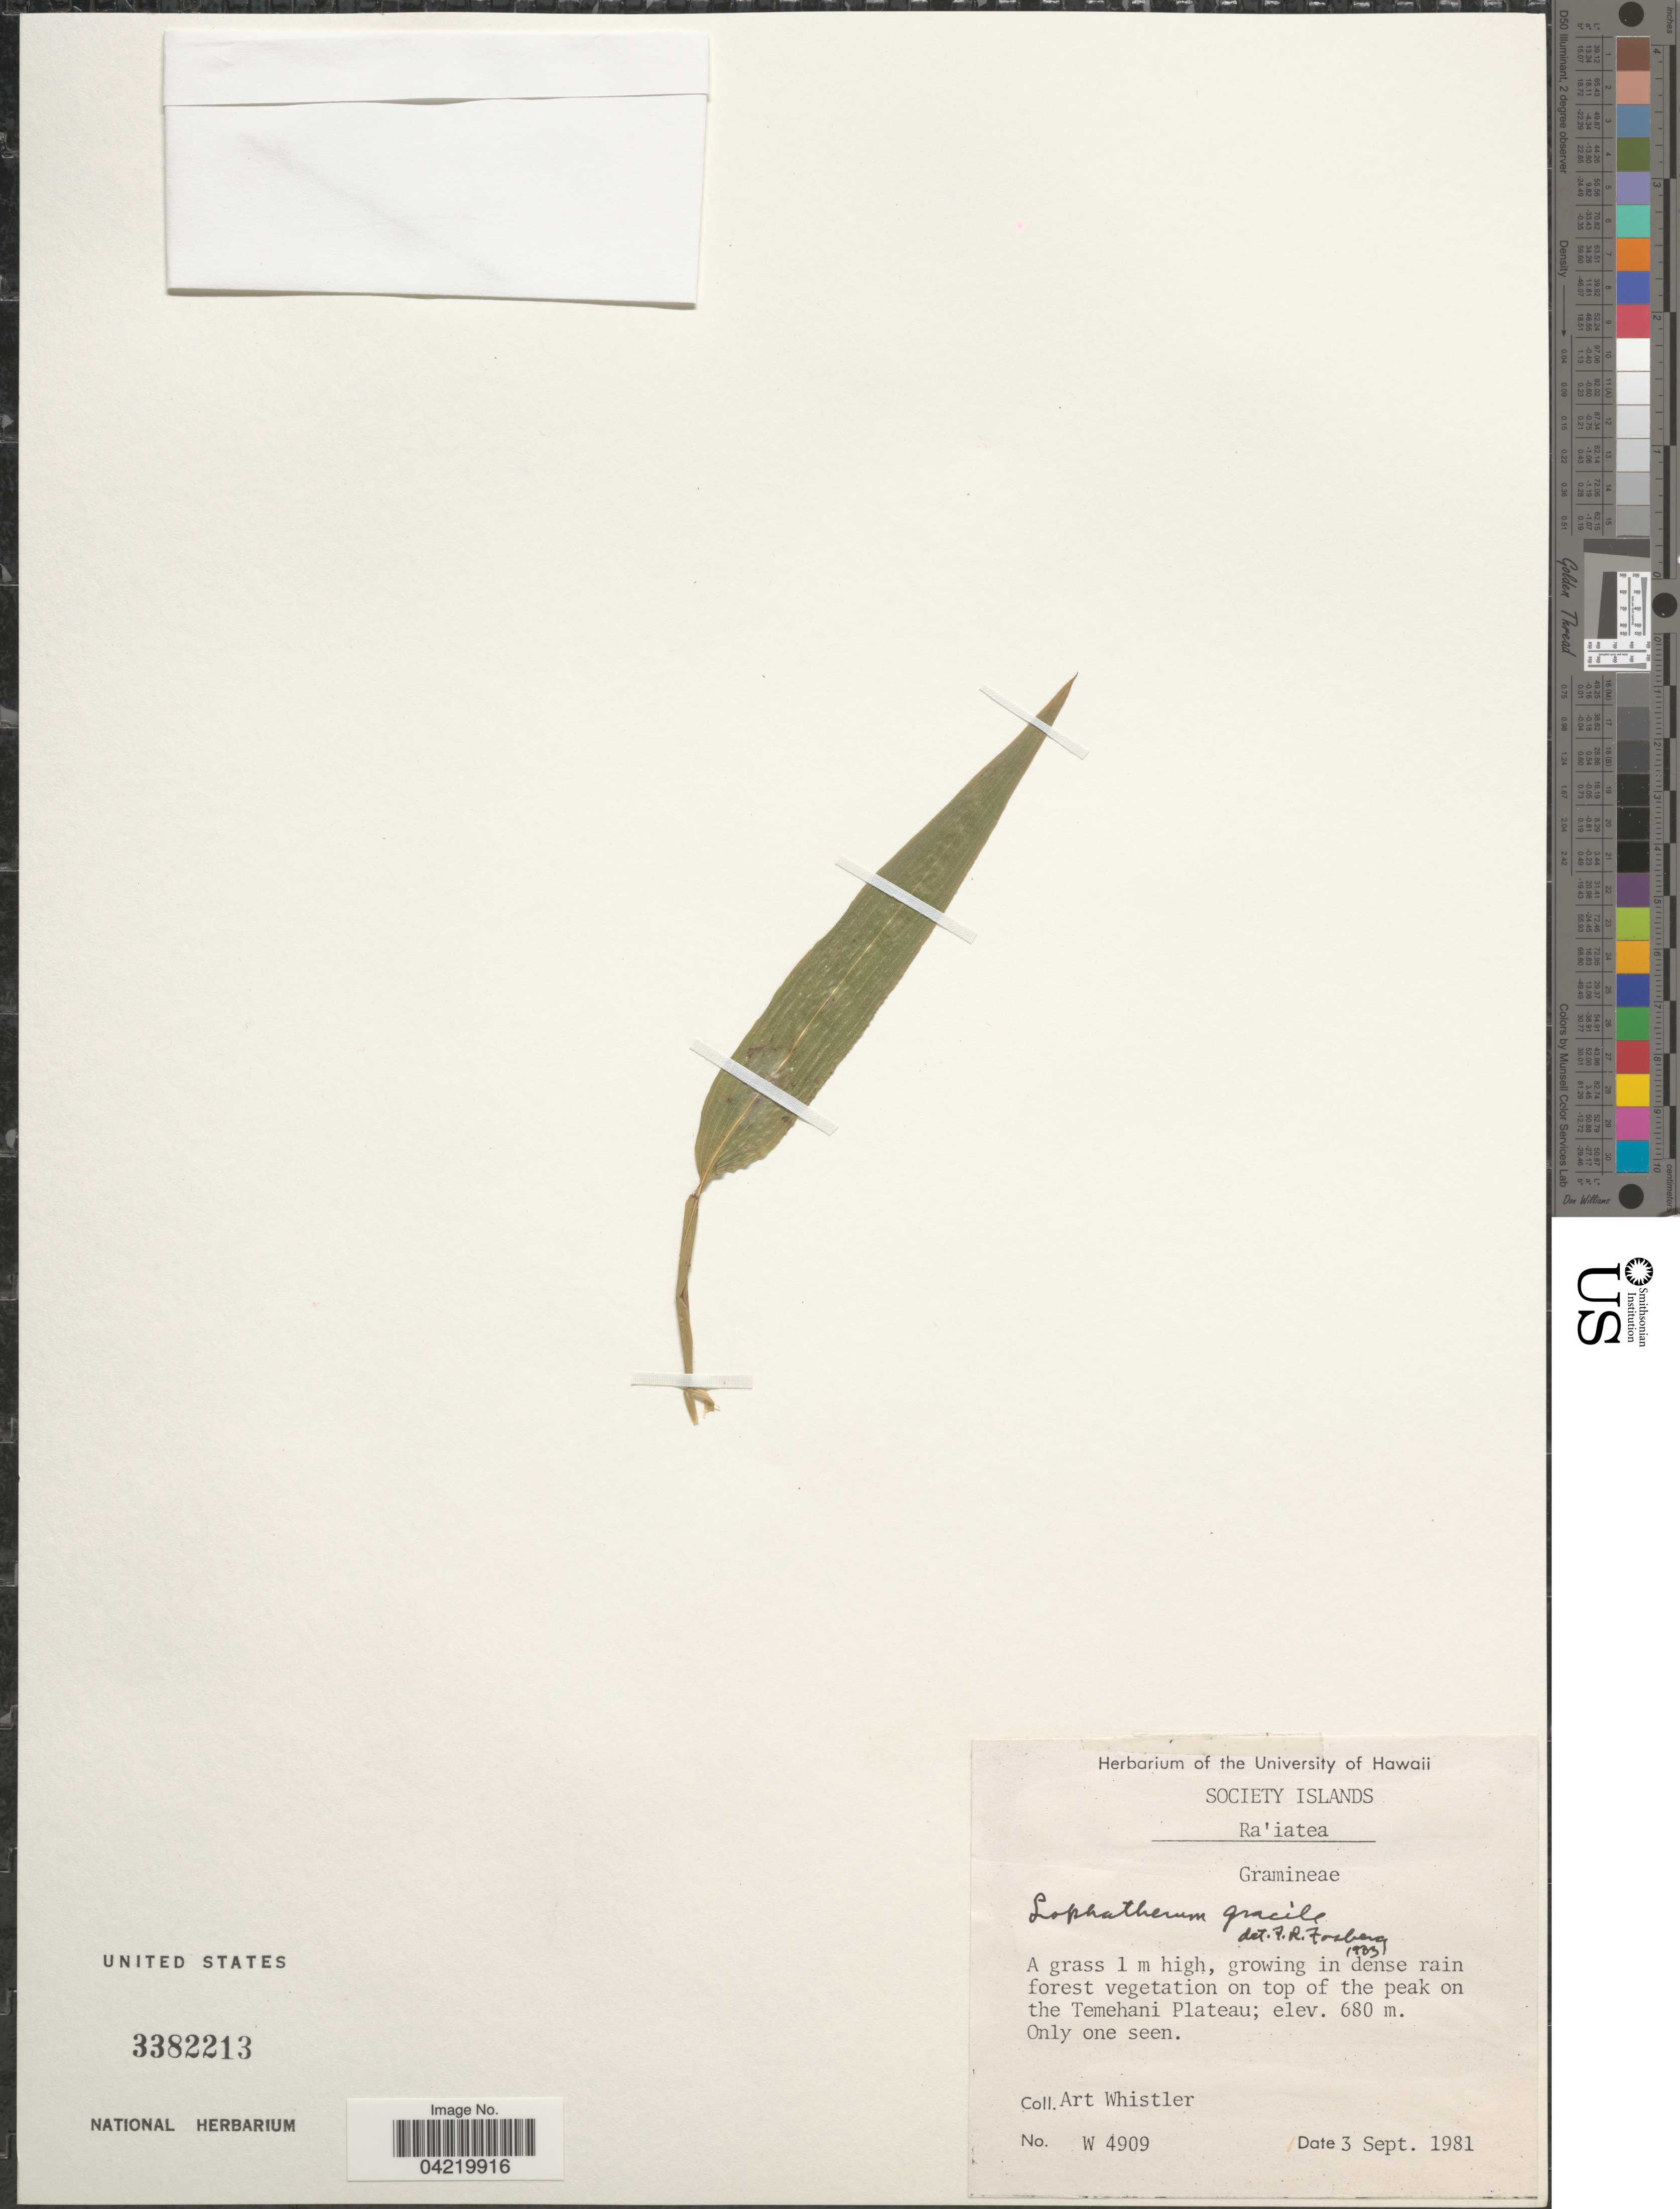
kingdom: Plantae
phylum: Tracheophyta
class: Liliopsida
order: Poales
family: Poaceae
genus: Lophatherum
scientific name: Lophatherum gracile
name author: Brongn.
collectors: A. Whistler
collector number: W4909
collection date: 1981-09-03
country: French Polynesia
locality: Society Islands. Ra'iatea.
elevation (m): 680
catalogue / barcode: US 3382213